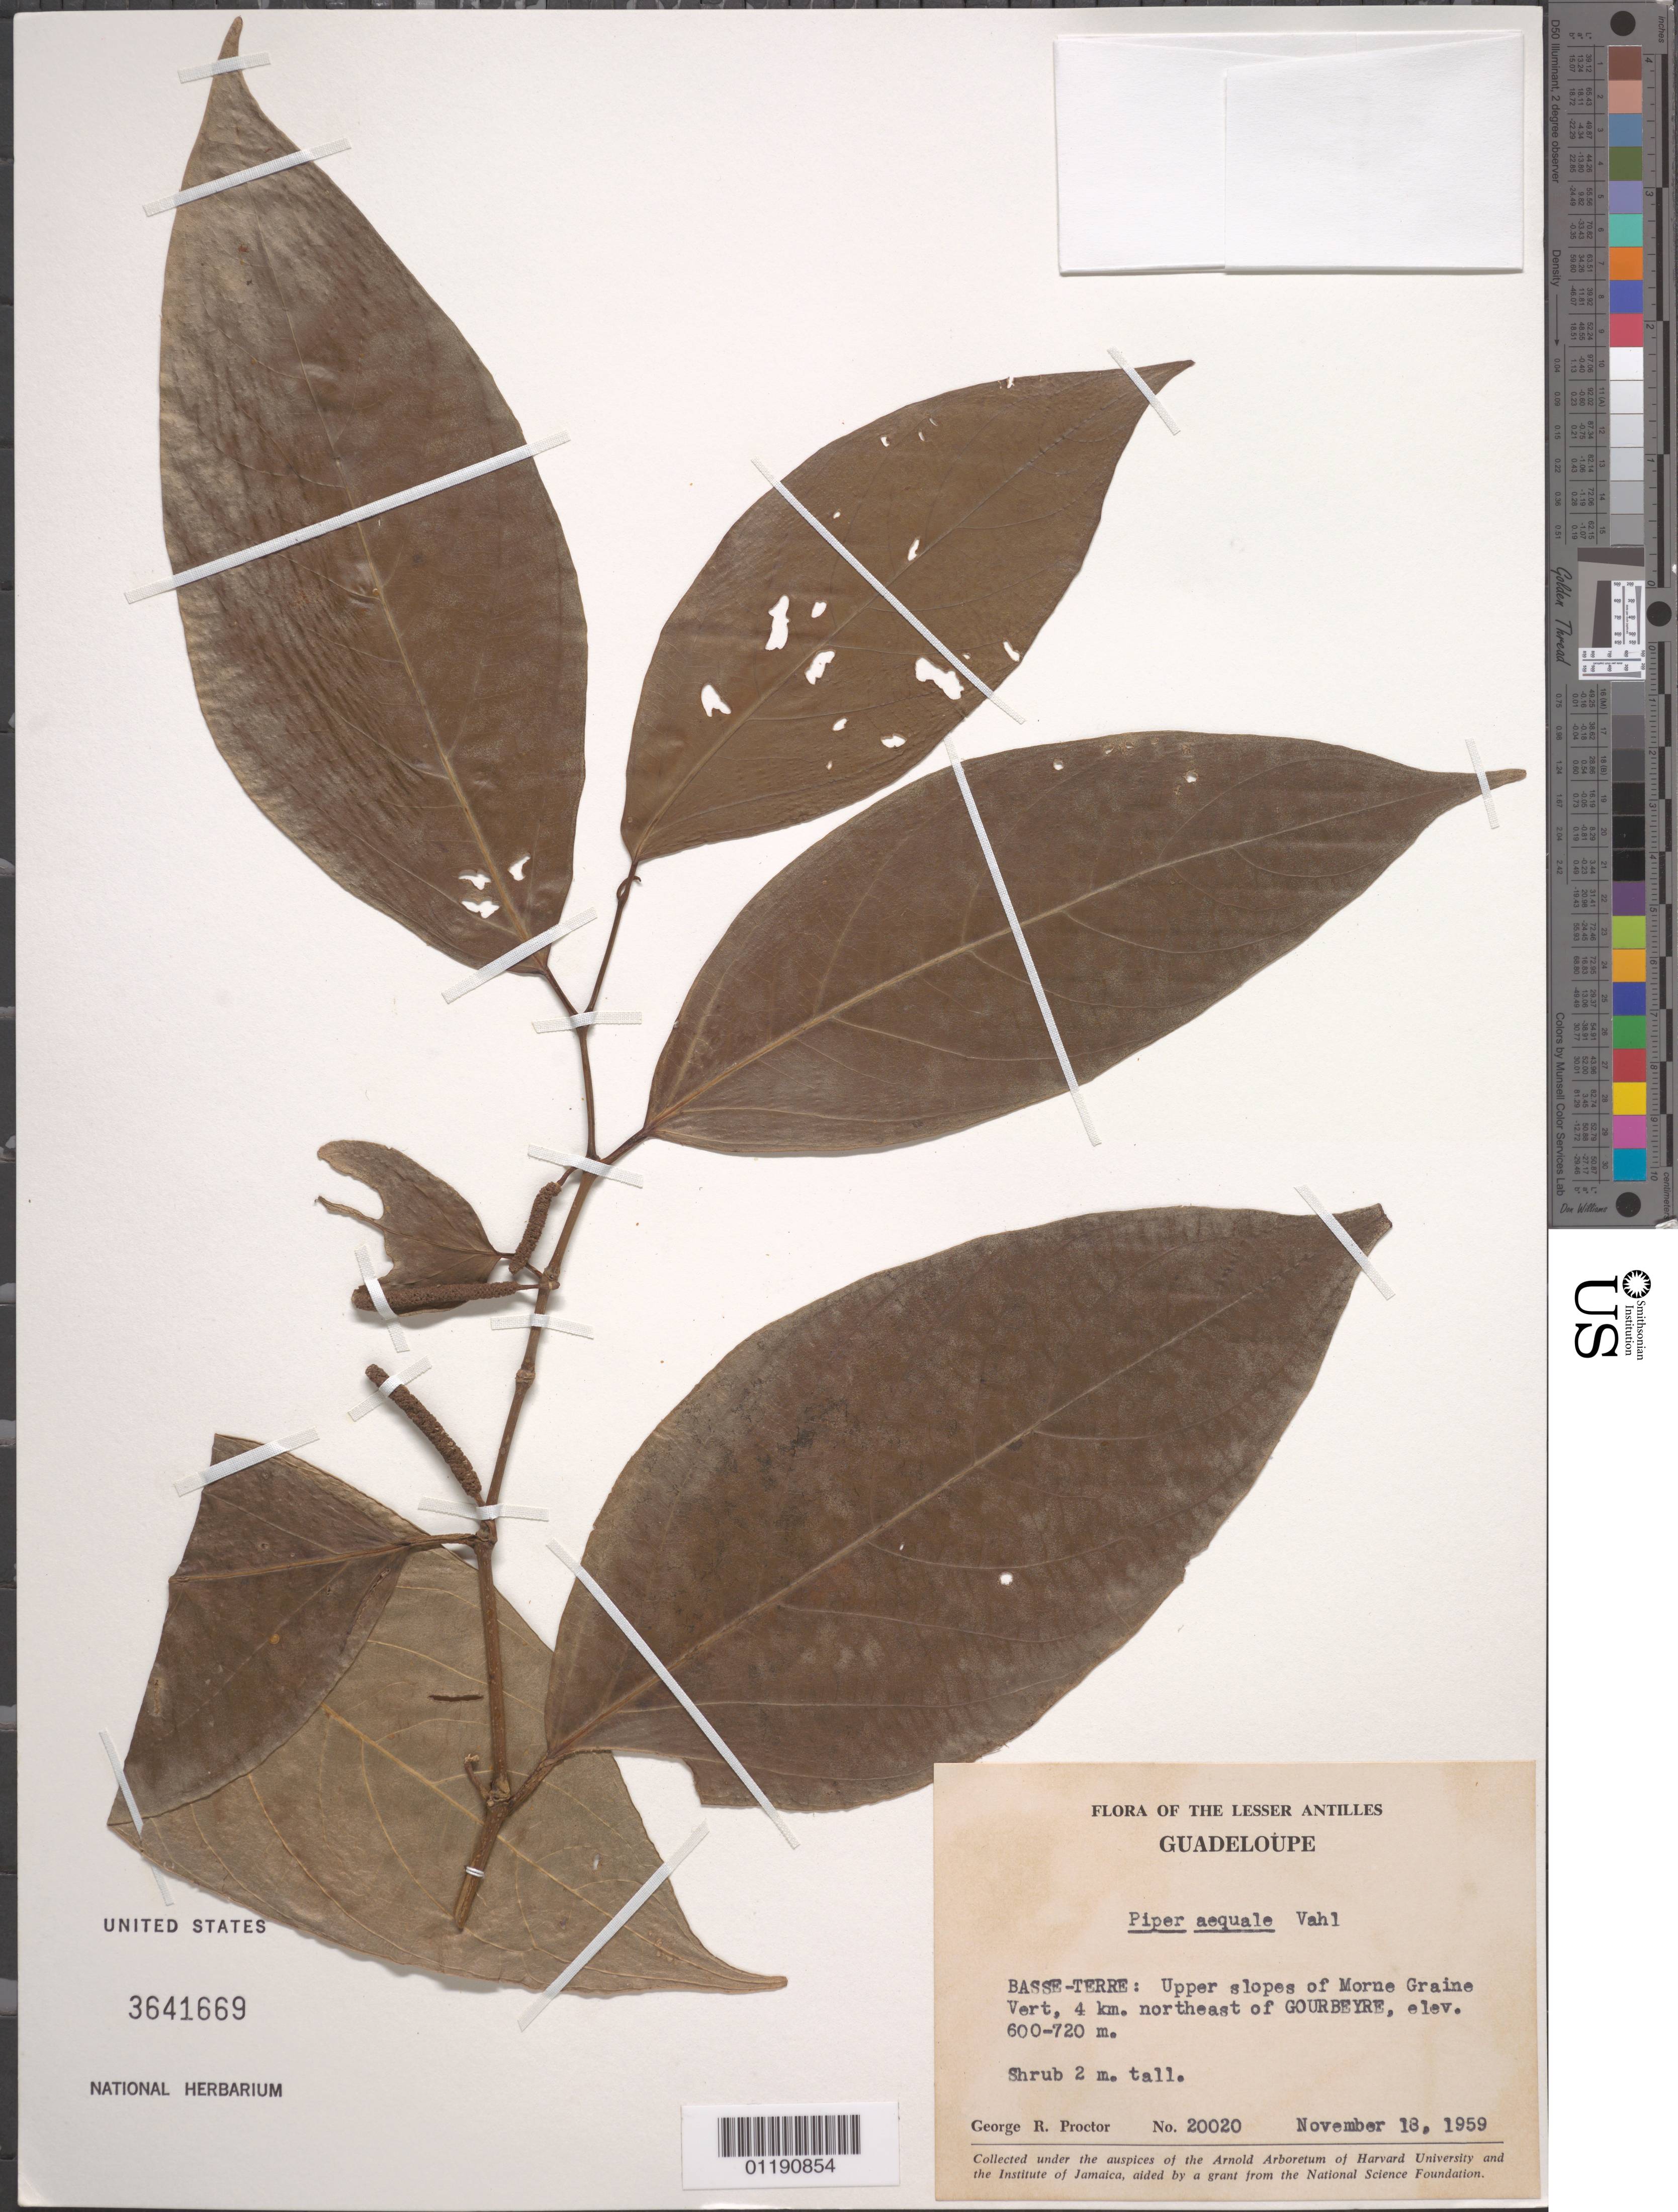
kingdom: Plantae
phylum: Tracheophyta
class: Magnoliopsida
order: Piperales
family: Piperaceae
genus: Piper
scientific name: Piper aequale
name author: Vahl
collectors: G. R. Proctor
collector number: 20020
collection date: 1959-11-18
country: Guadeloupe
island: Basse-Terre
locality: Basse-terre. Upper slopes of Morne Graine Vert, 4 km. NE of Gourbeyre.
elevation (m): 600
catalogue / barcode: US 3641669